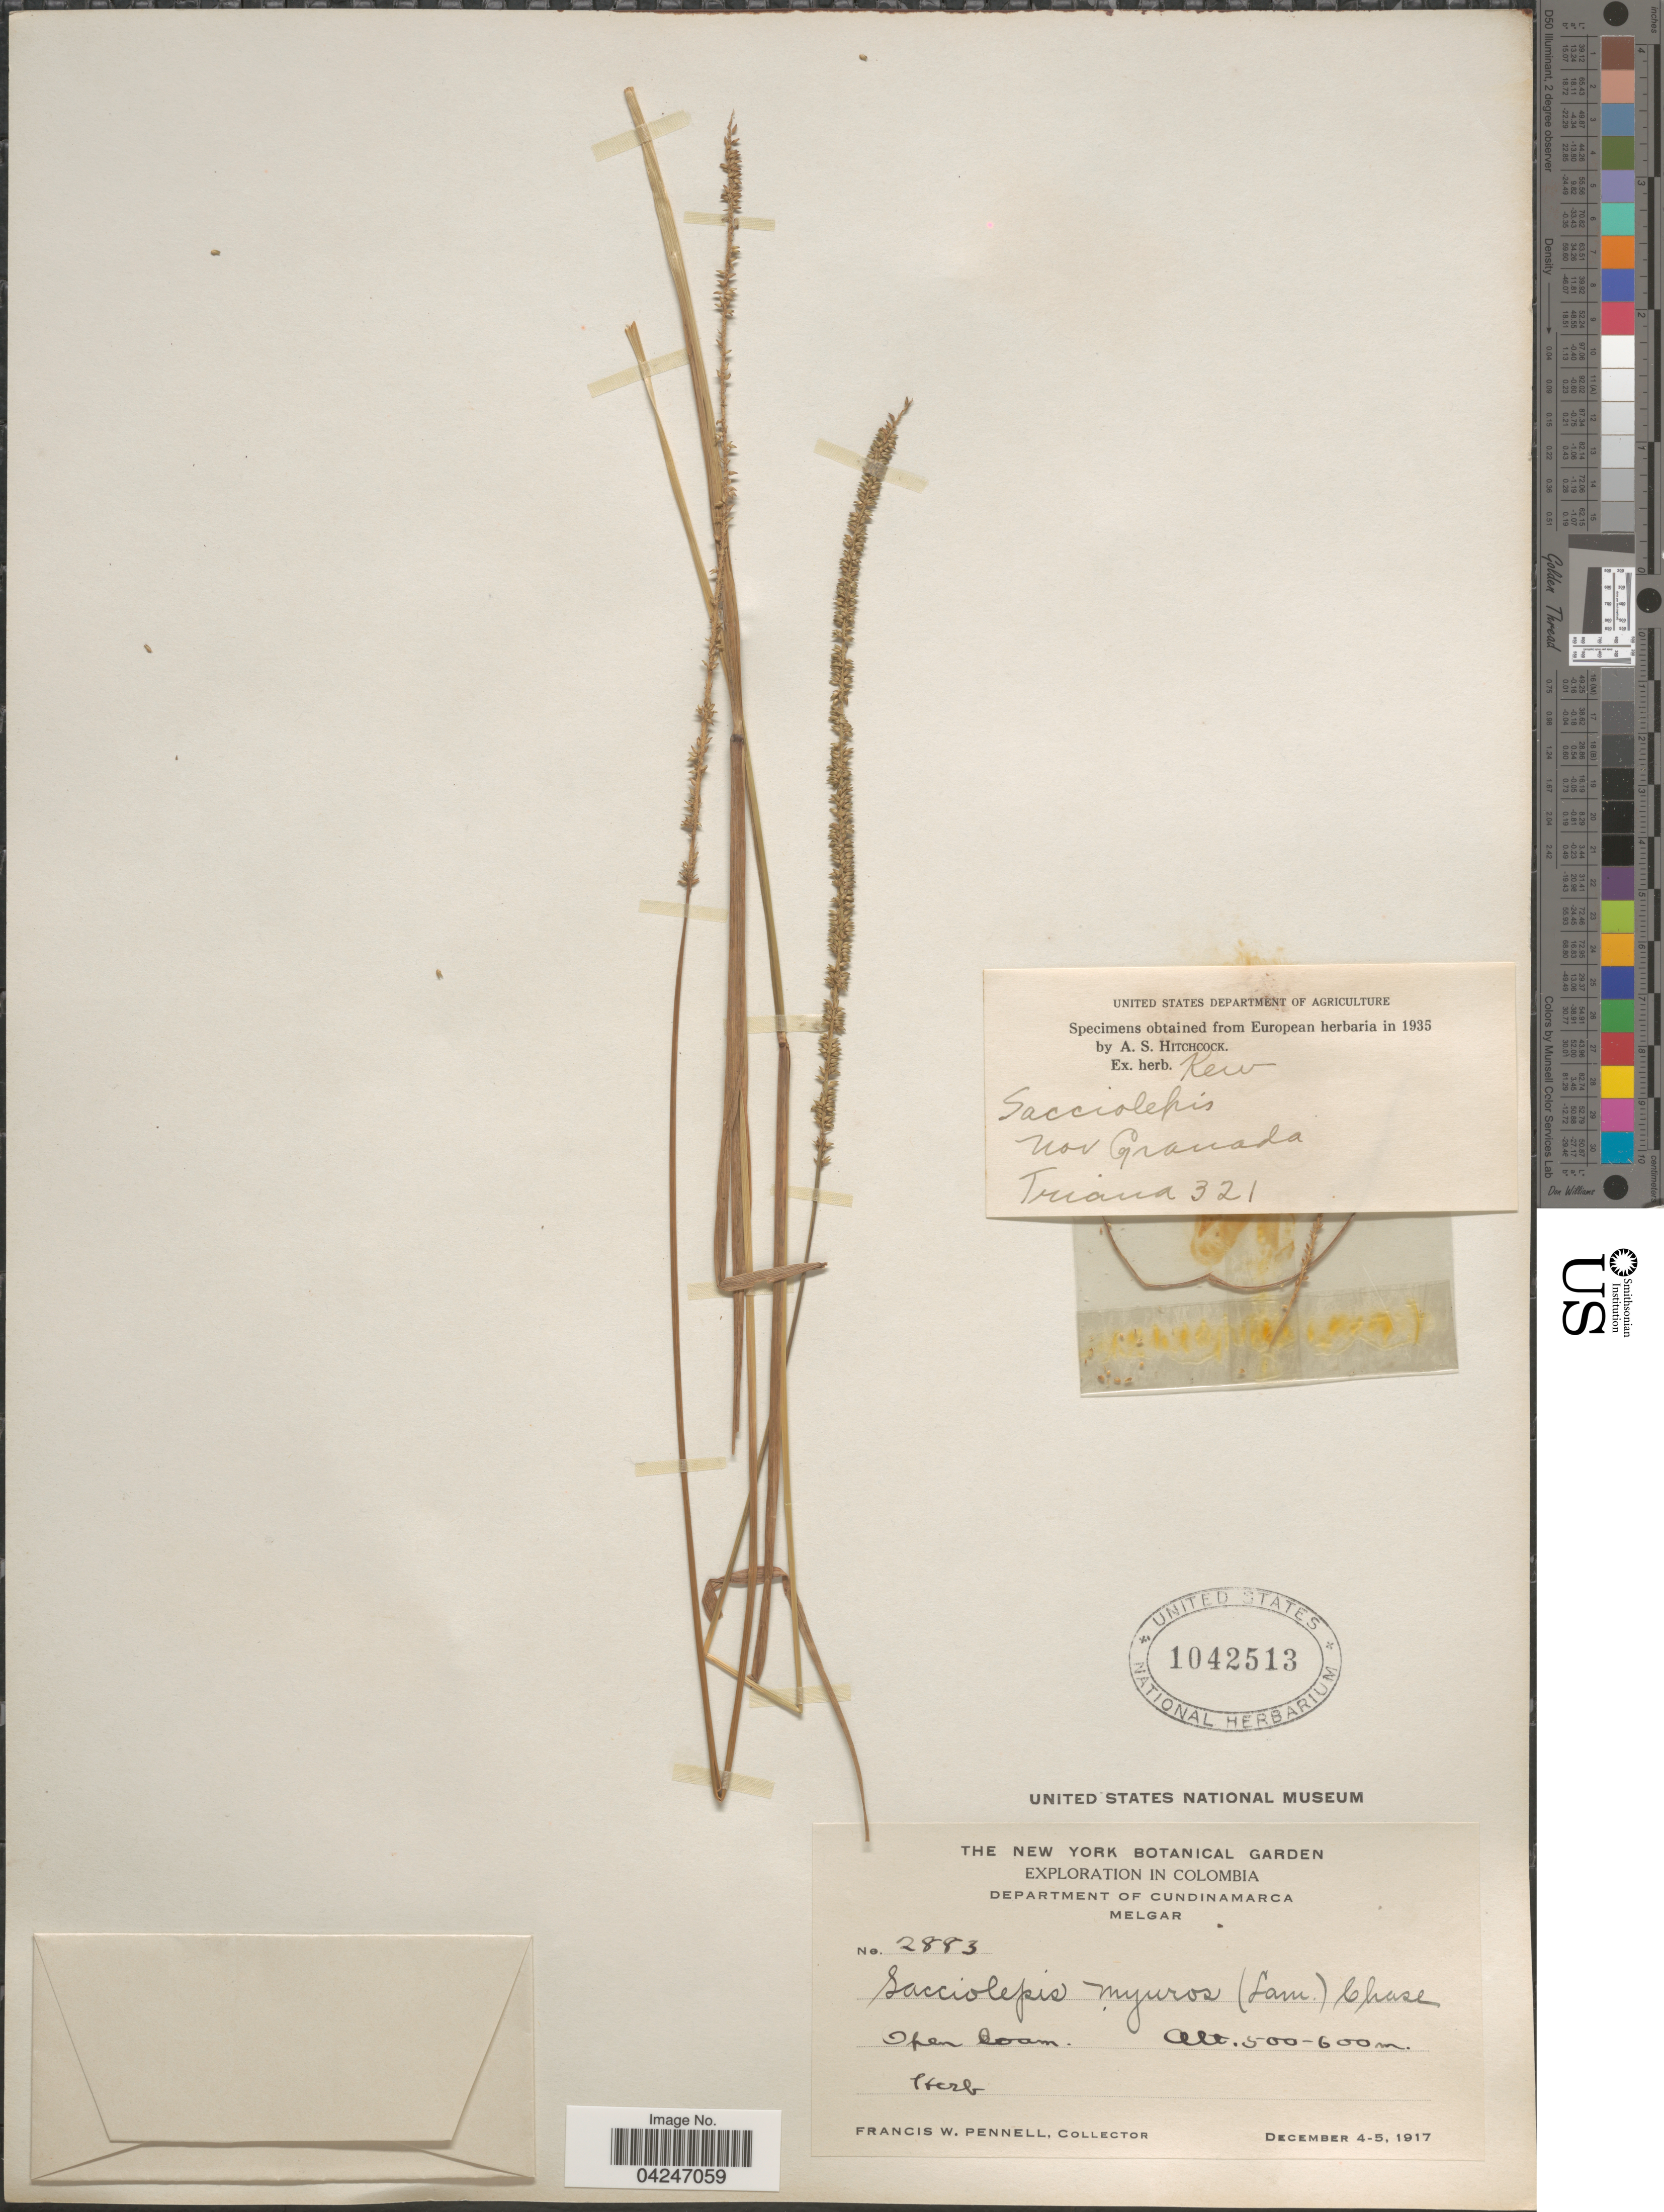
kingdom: Plantae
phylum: Tracheophyta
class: Liliopsida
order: Poales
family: Poaceae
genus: Sacciolepis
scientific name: Sacciolepis myuros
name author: (Lam.) Chase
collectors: Triana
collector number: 321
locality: Nov Granada.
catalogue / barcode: US 1042513-2